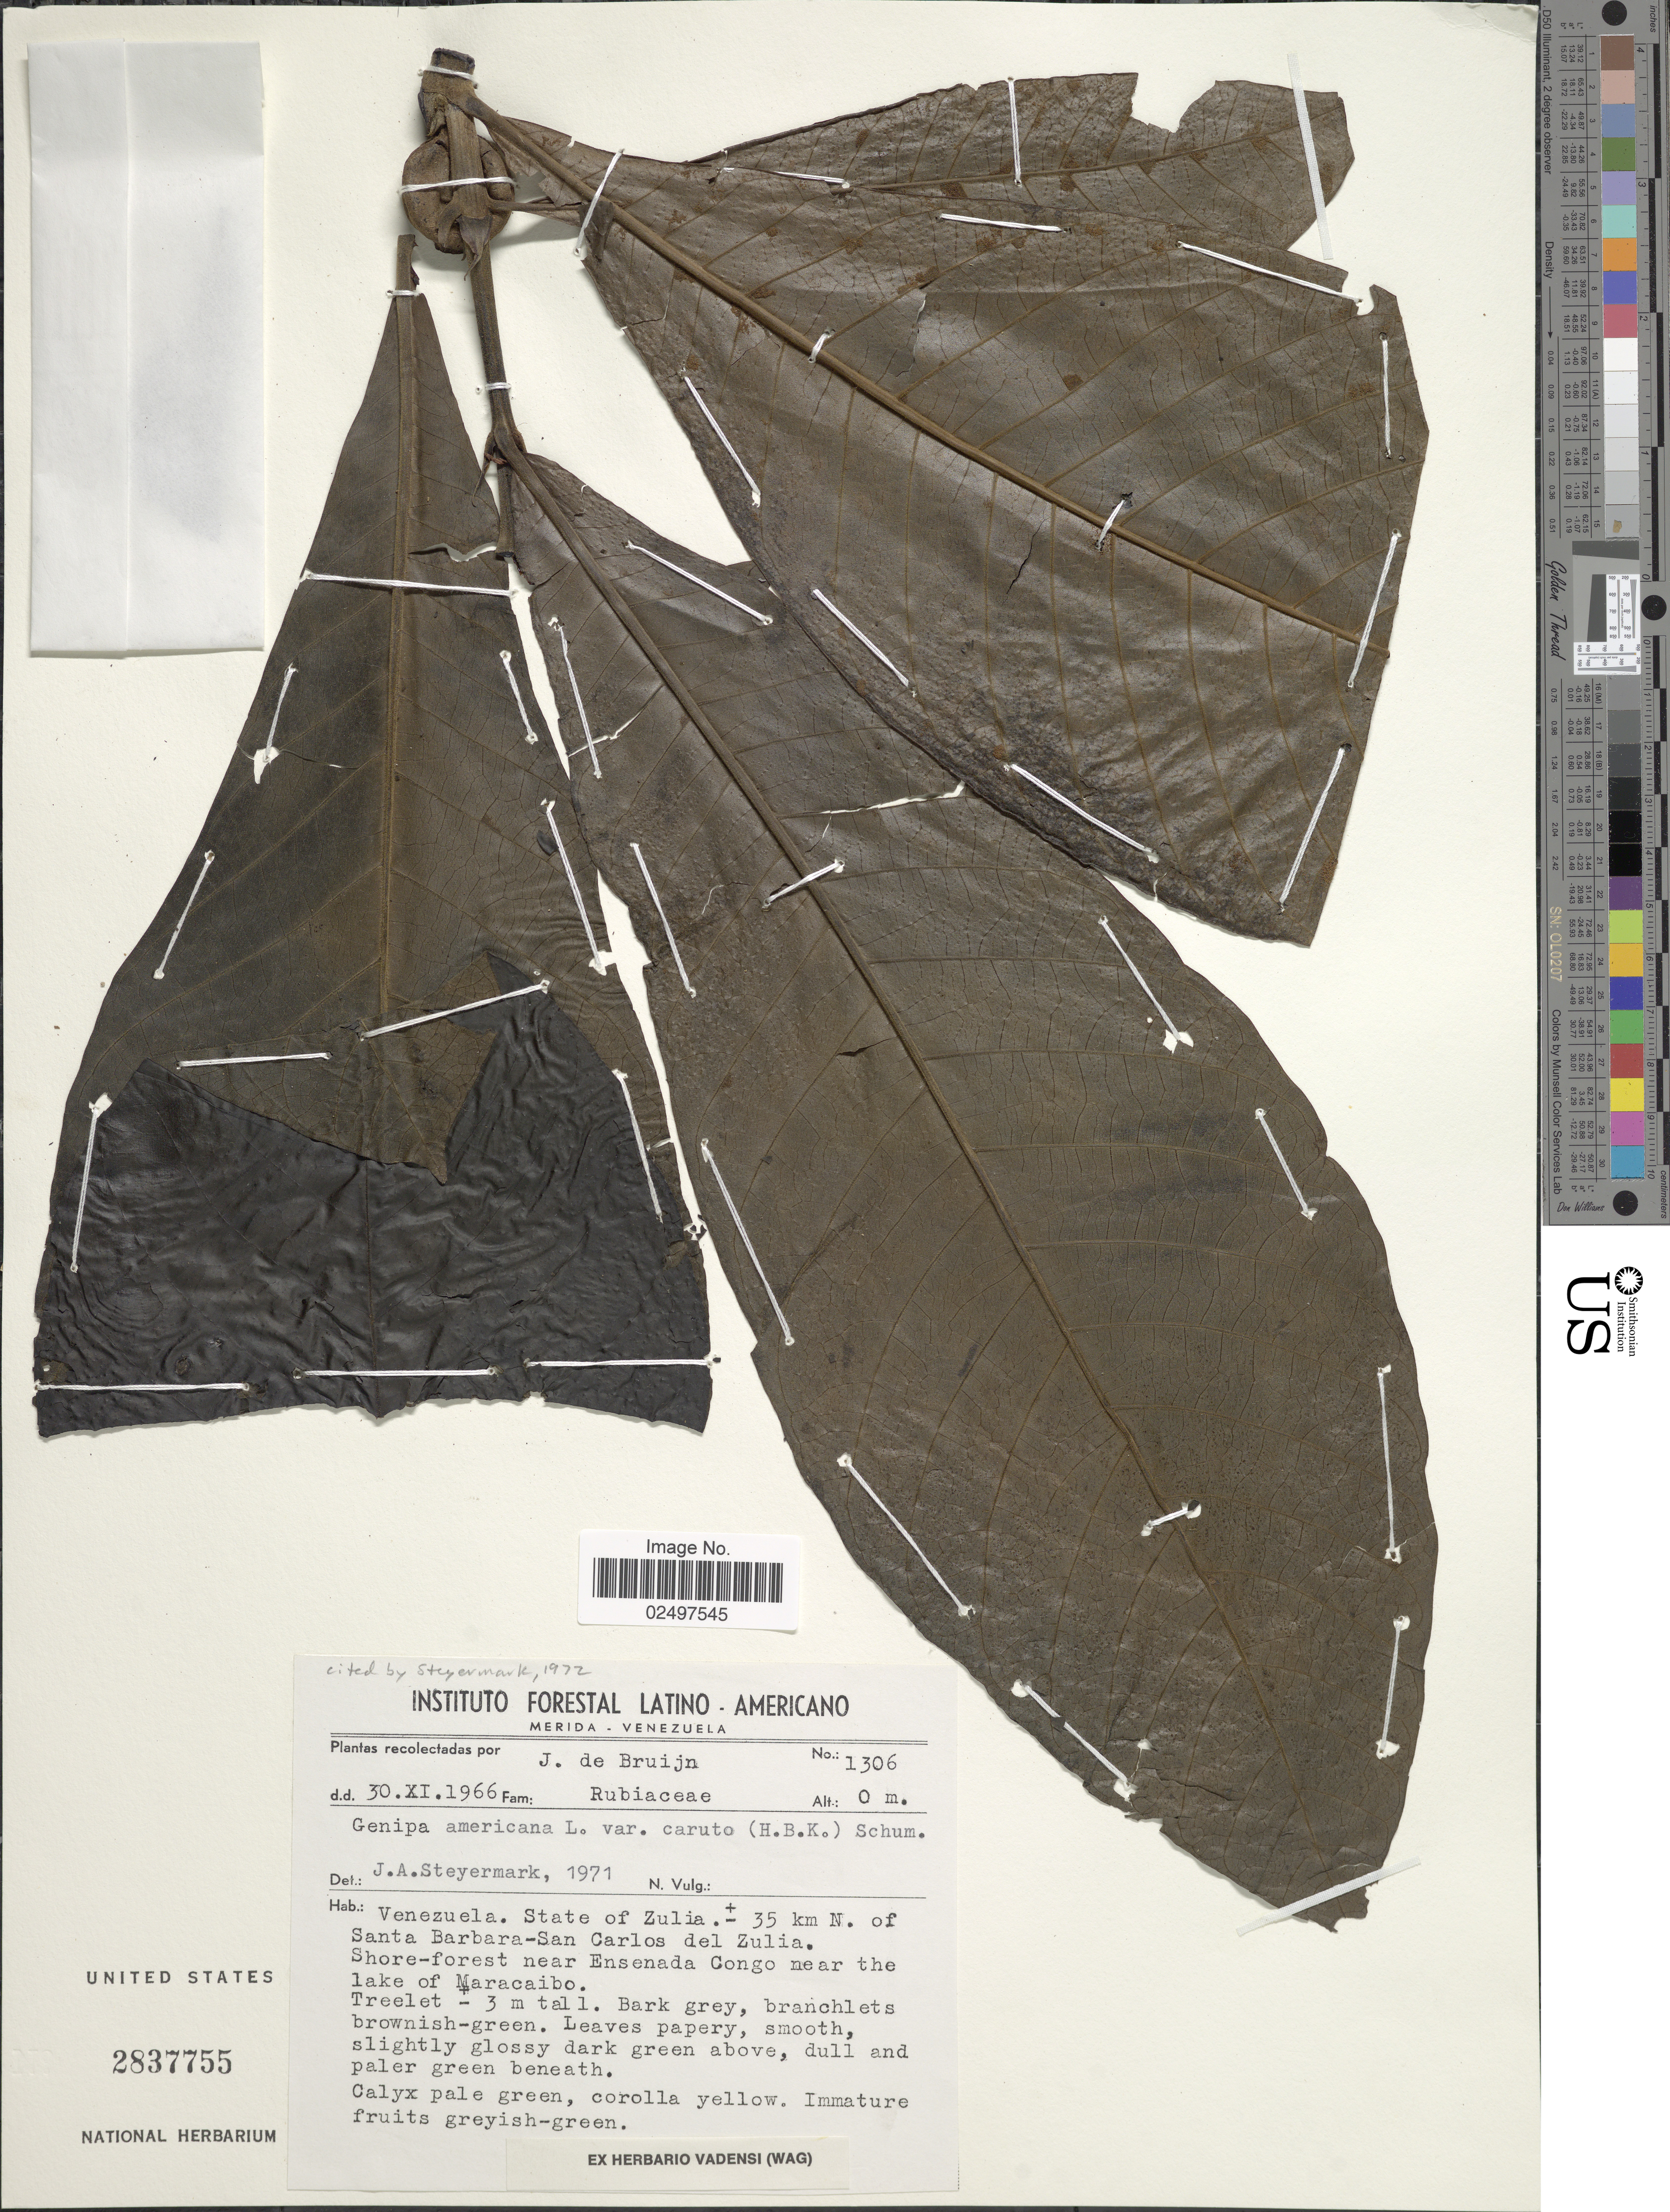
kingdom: Plantae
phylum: Tracheophyta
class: Magnoliopsida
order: Gentianales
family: Rubiaceae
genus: Genipa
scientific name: Genipa americana var. caruto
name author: (Kunth) K. Schum.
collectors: J. Bruijn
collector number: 1306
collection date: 1966-11-30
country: Venezuela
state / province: Zulia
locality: ± 35 km N. of Santa Barbara- San Carlos del Zulia. Shore-forest near Ensenada Congo near the lake of Maracaibo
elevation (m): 0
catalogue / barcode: US 2837755